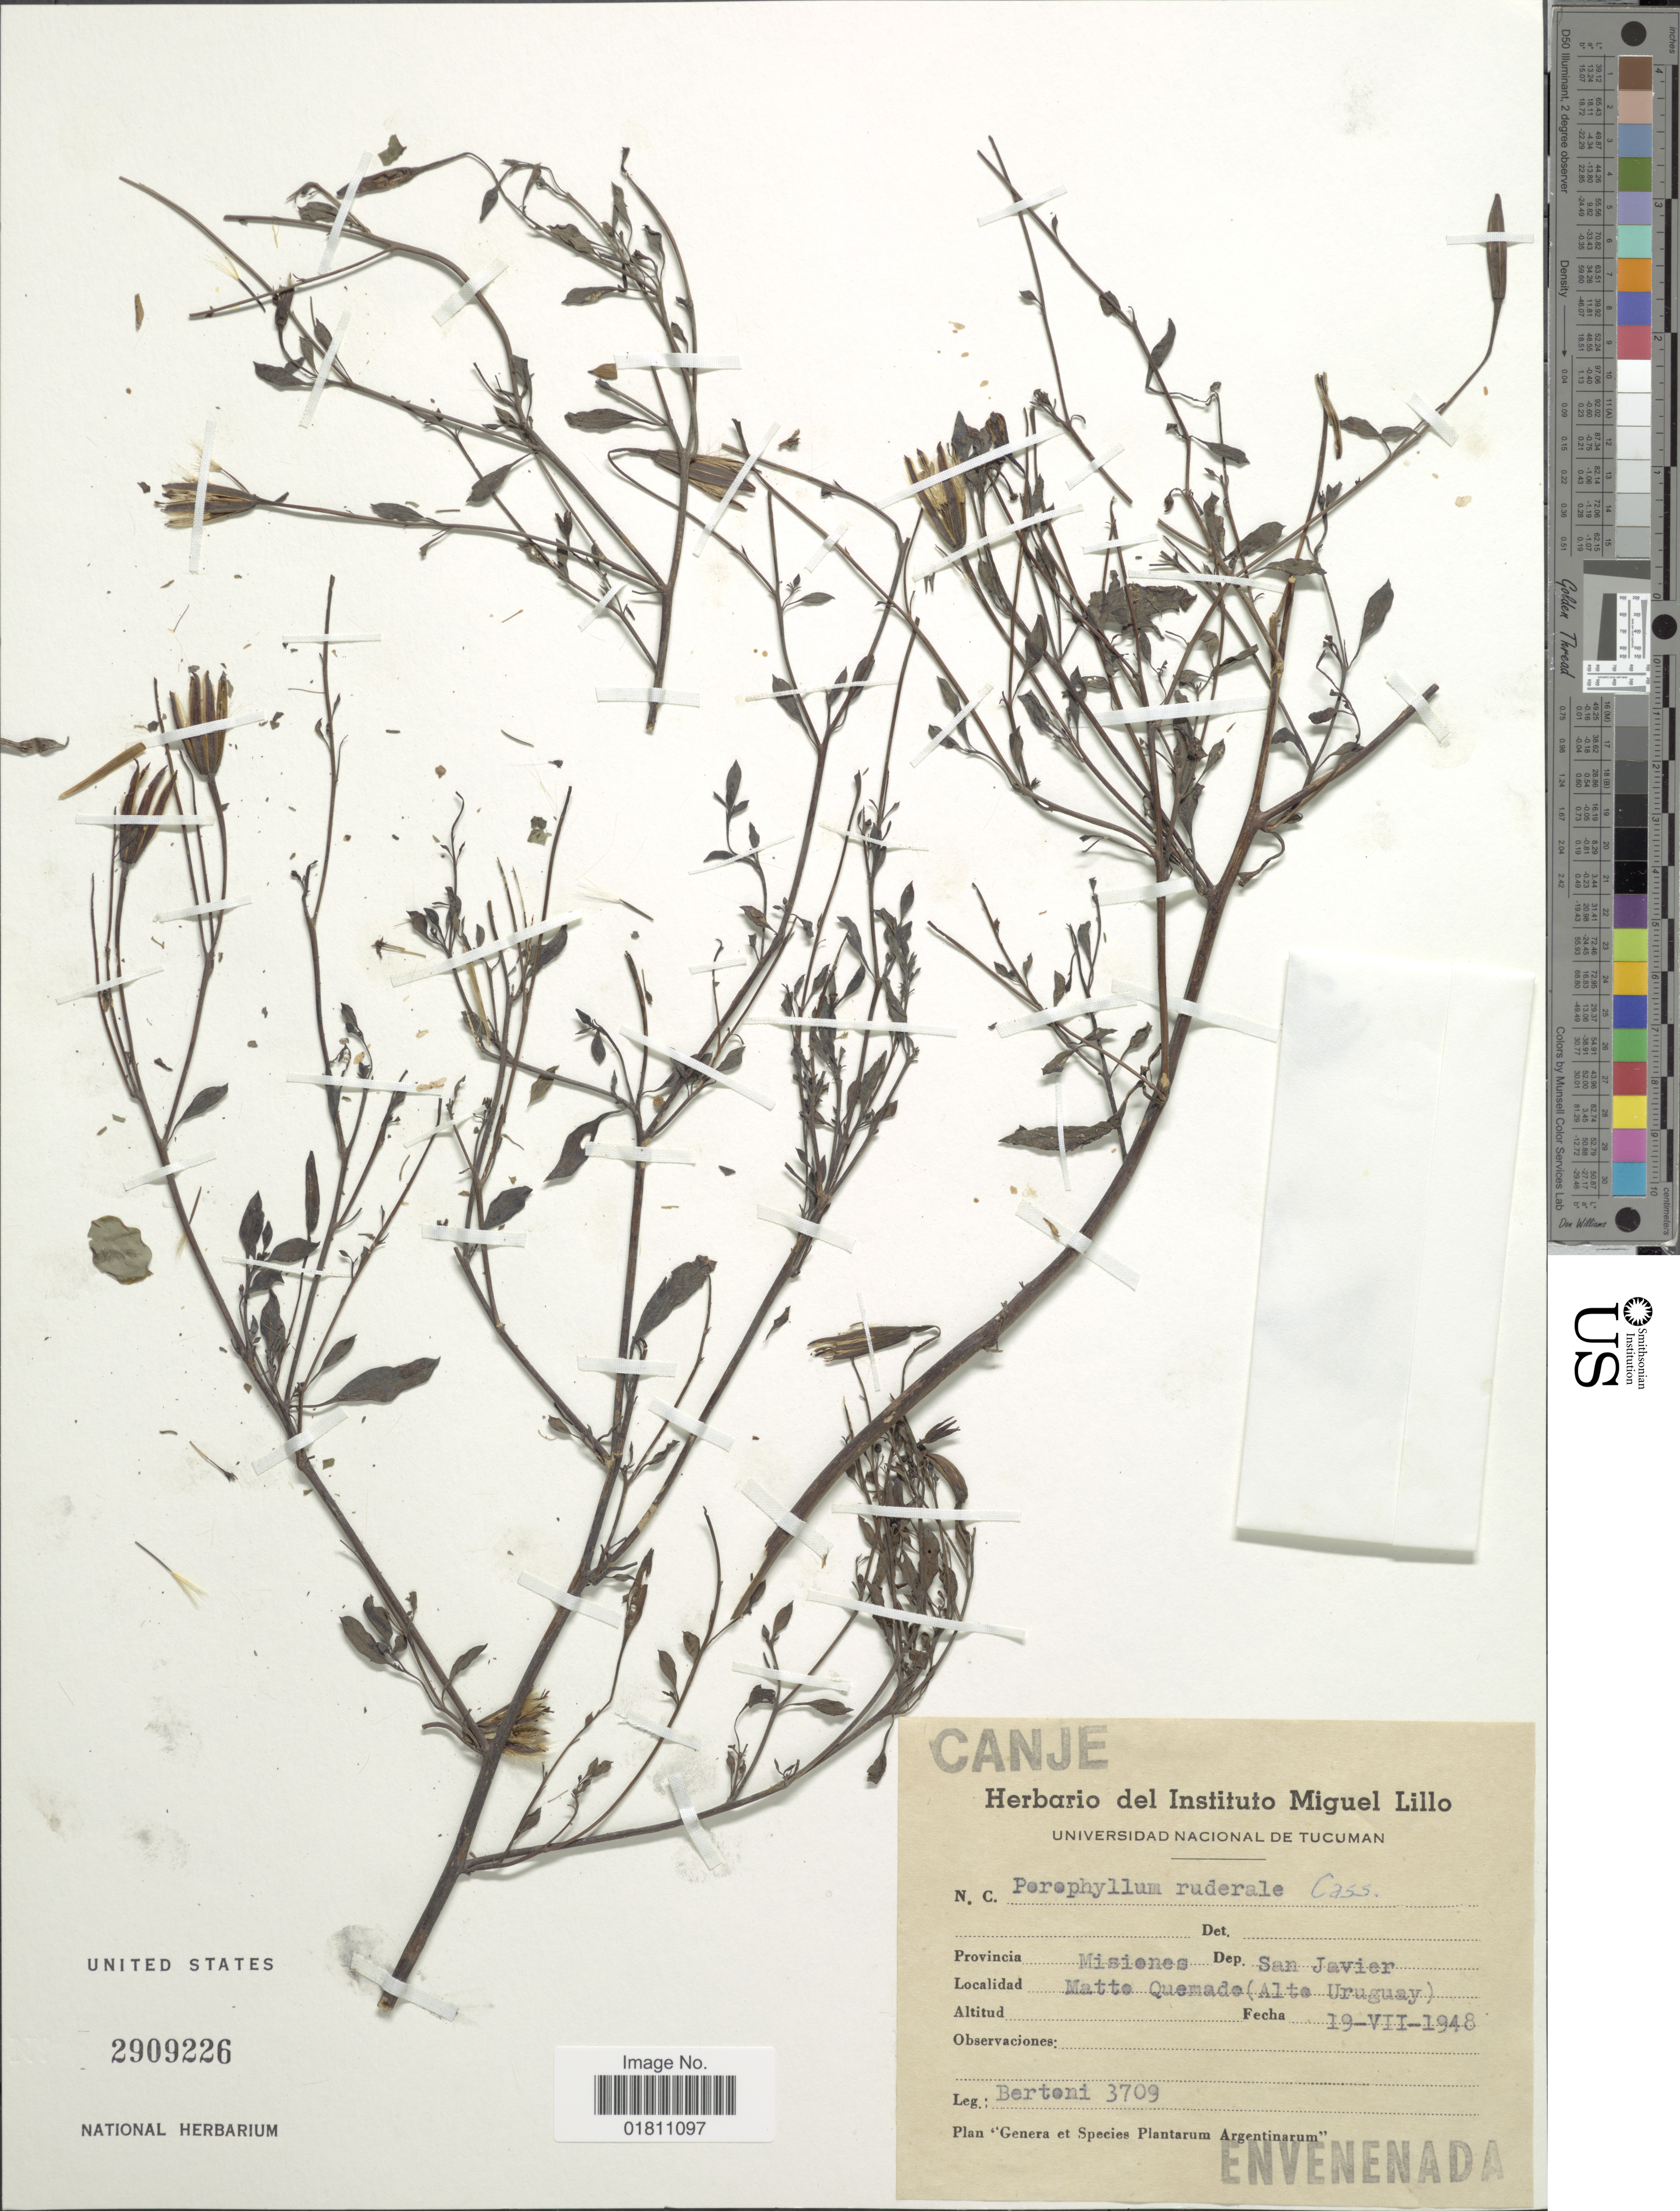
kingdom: Plantae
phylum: Tracheophyta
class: Magnoliopsida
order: Asterales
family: Asteraceae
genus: Porophyllum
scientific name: Porophyllum ruderale subsp. macrocephalum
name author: (DC.) R.R. Johnson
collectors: -- Bertoni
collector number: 3709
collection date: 1948-07-19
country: Argentina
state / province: Misiones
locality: Dep San Javier, matte Quemada (Alto Uruguay)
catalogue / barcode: US 2909226